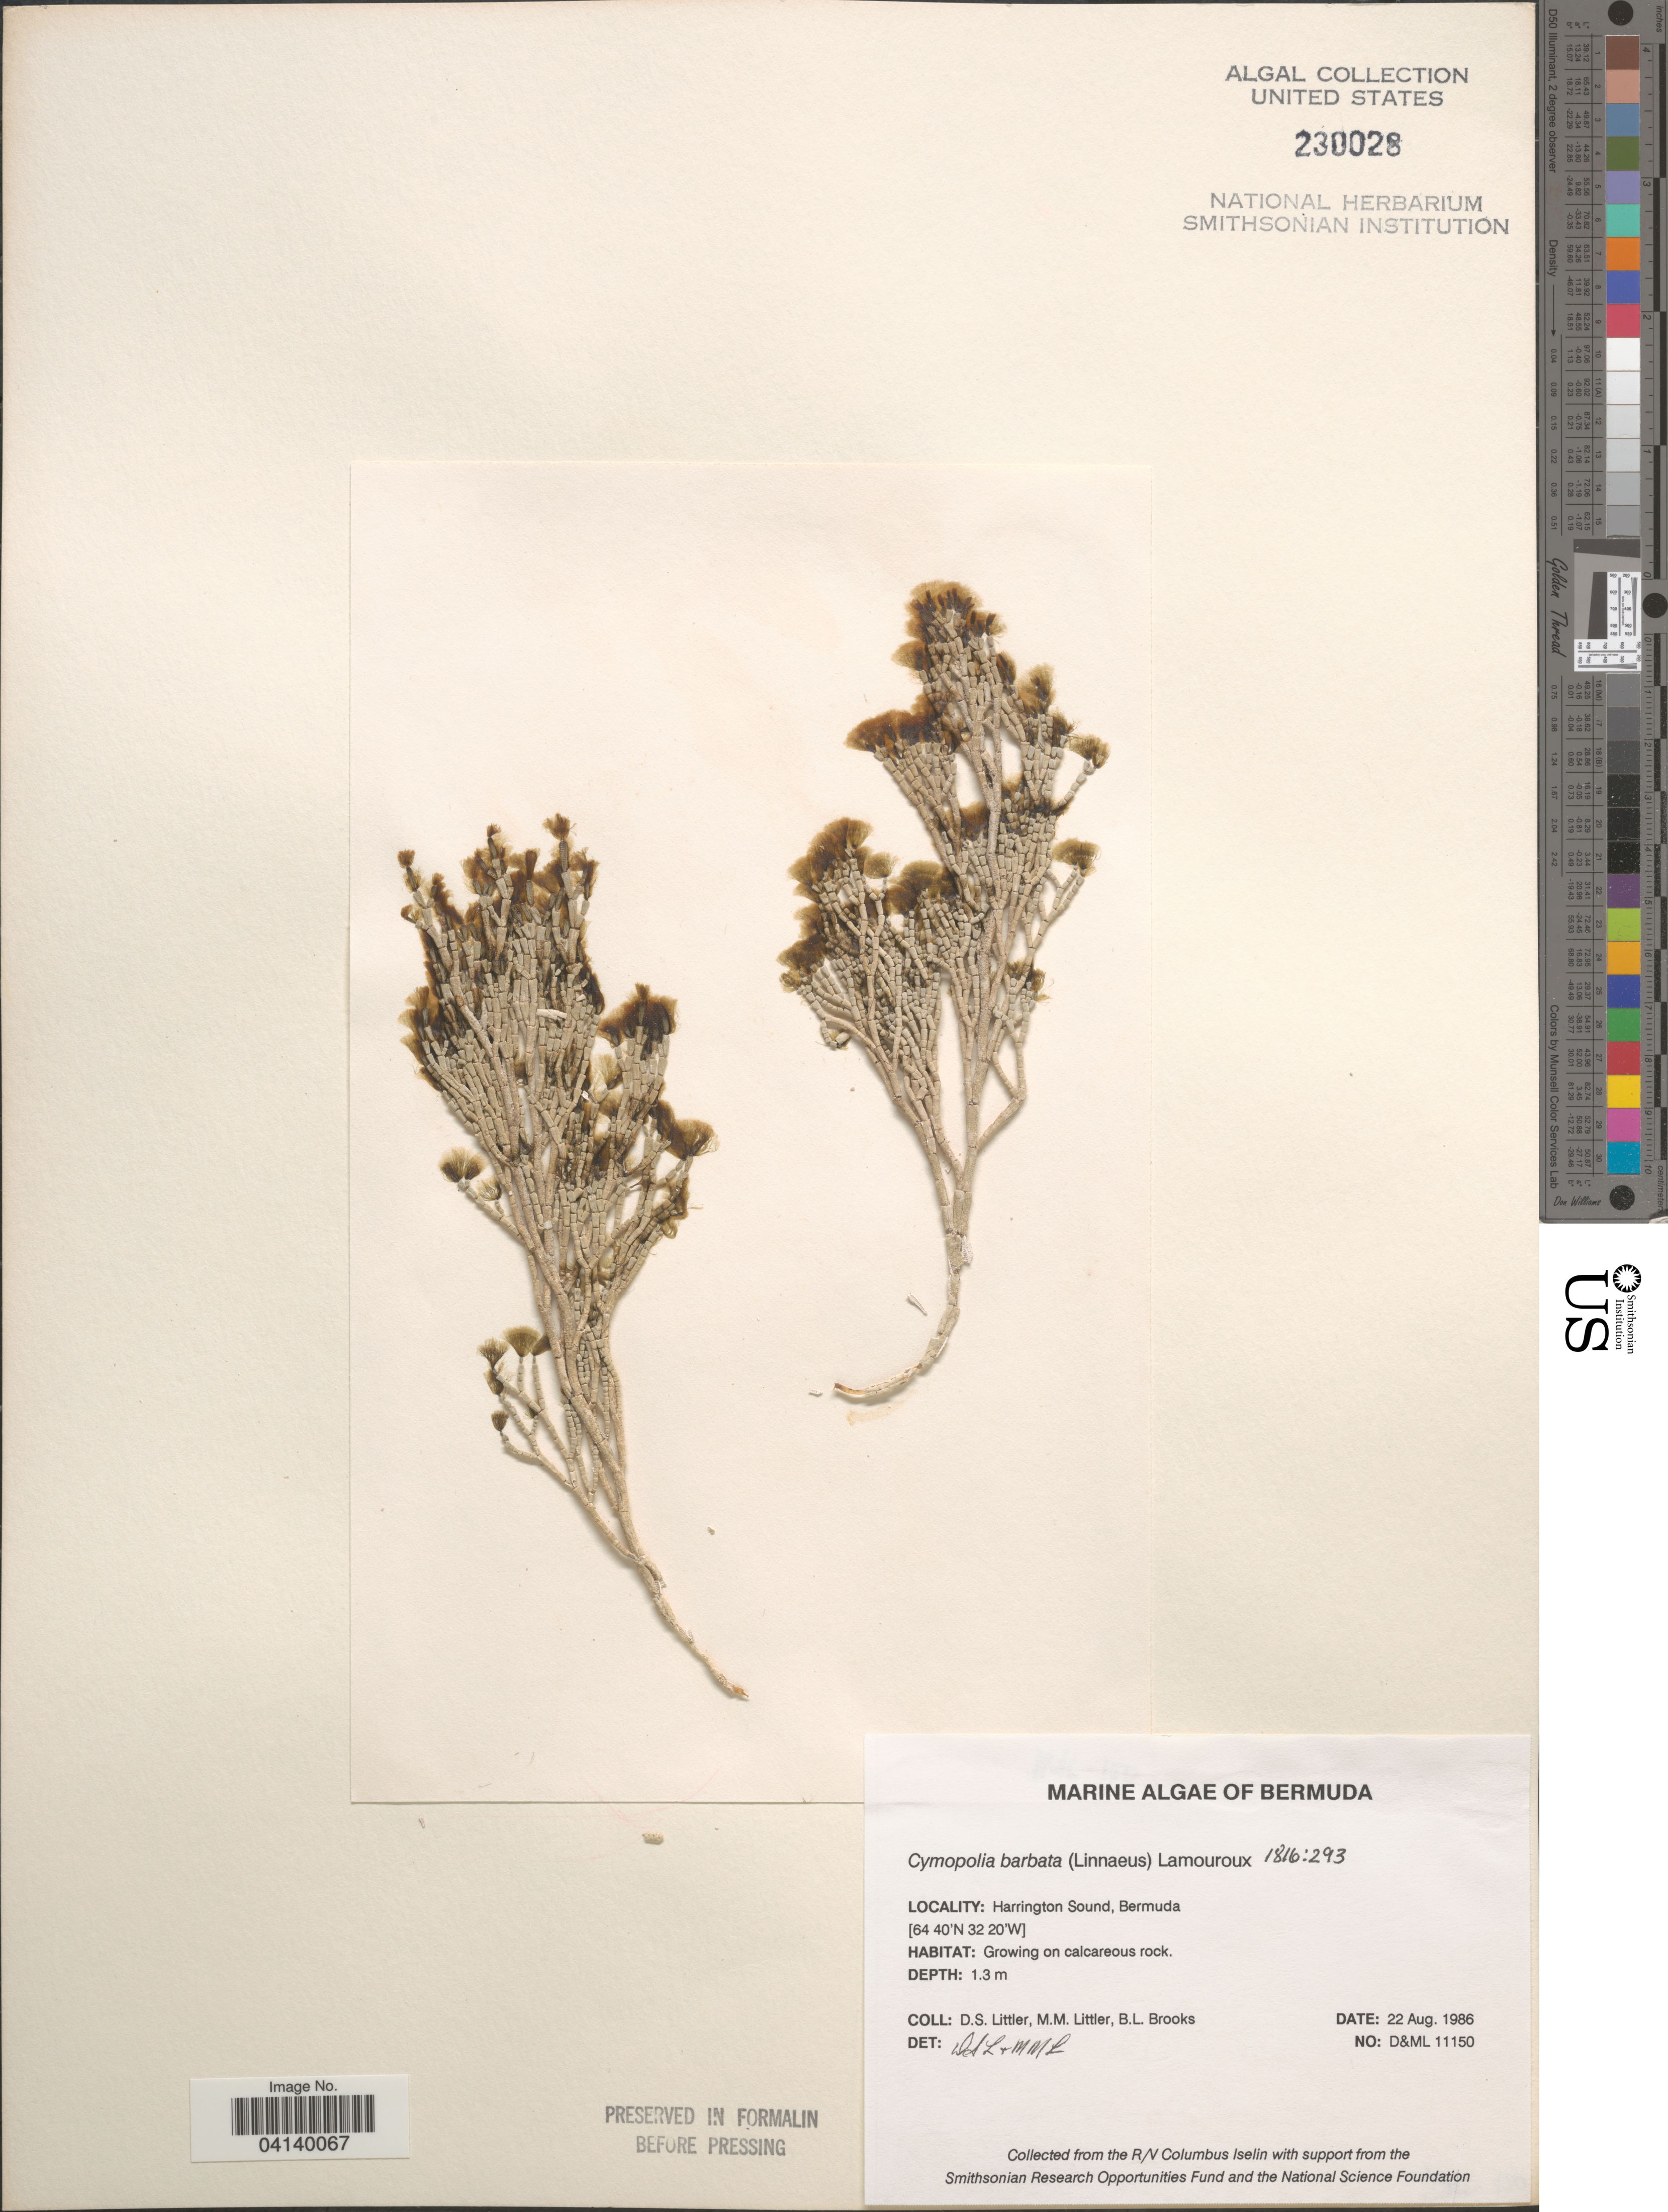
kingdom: Plantae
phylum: Chlorophyta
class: Ulvophyceae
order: Dasycladales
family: Dasycladaceae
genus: Cymopolia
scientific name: Cymopolia barbata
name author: (L.) J.V.Lamouroux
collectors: D. S. Littler & B. Brooks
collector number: D&ML11150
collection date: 1986-08-22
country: Bermuda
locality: Harrington Sound.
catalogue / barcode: US 230028